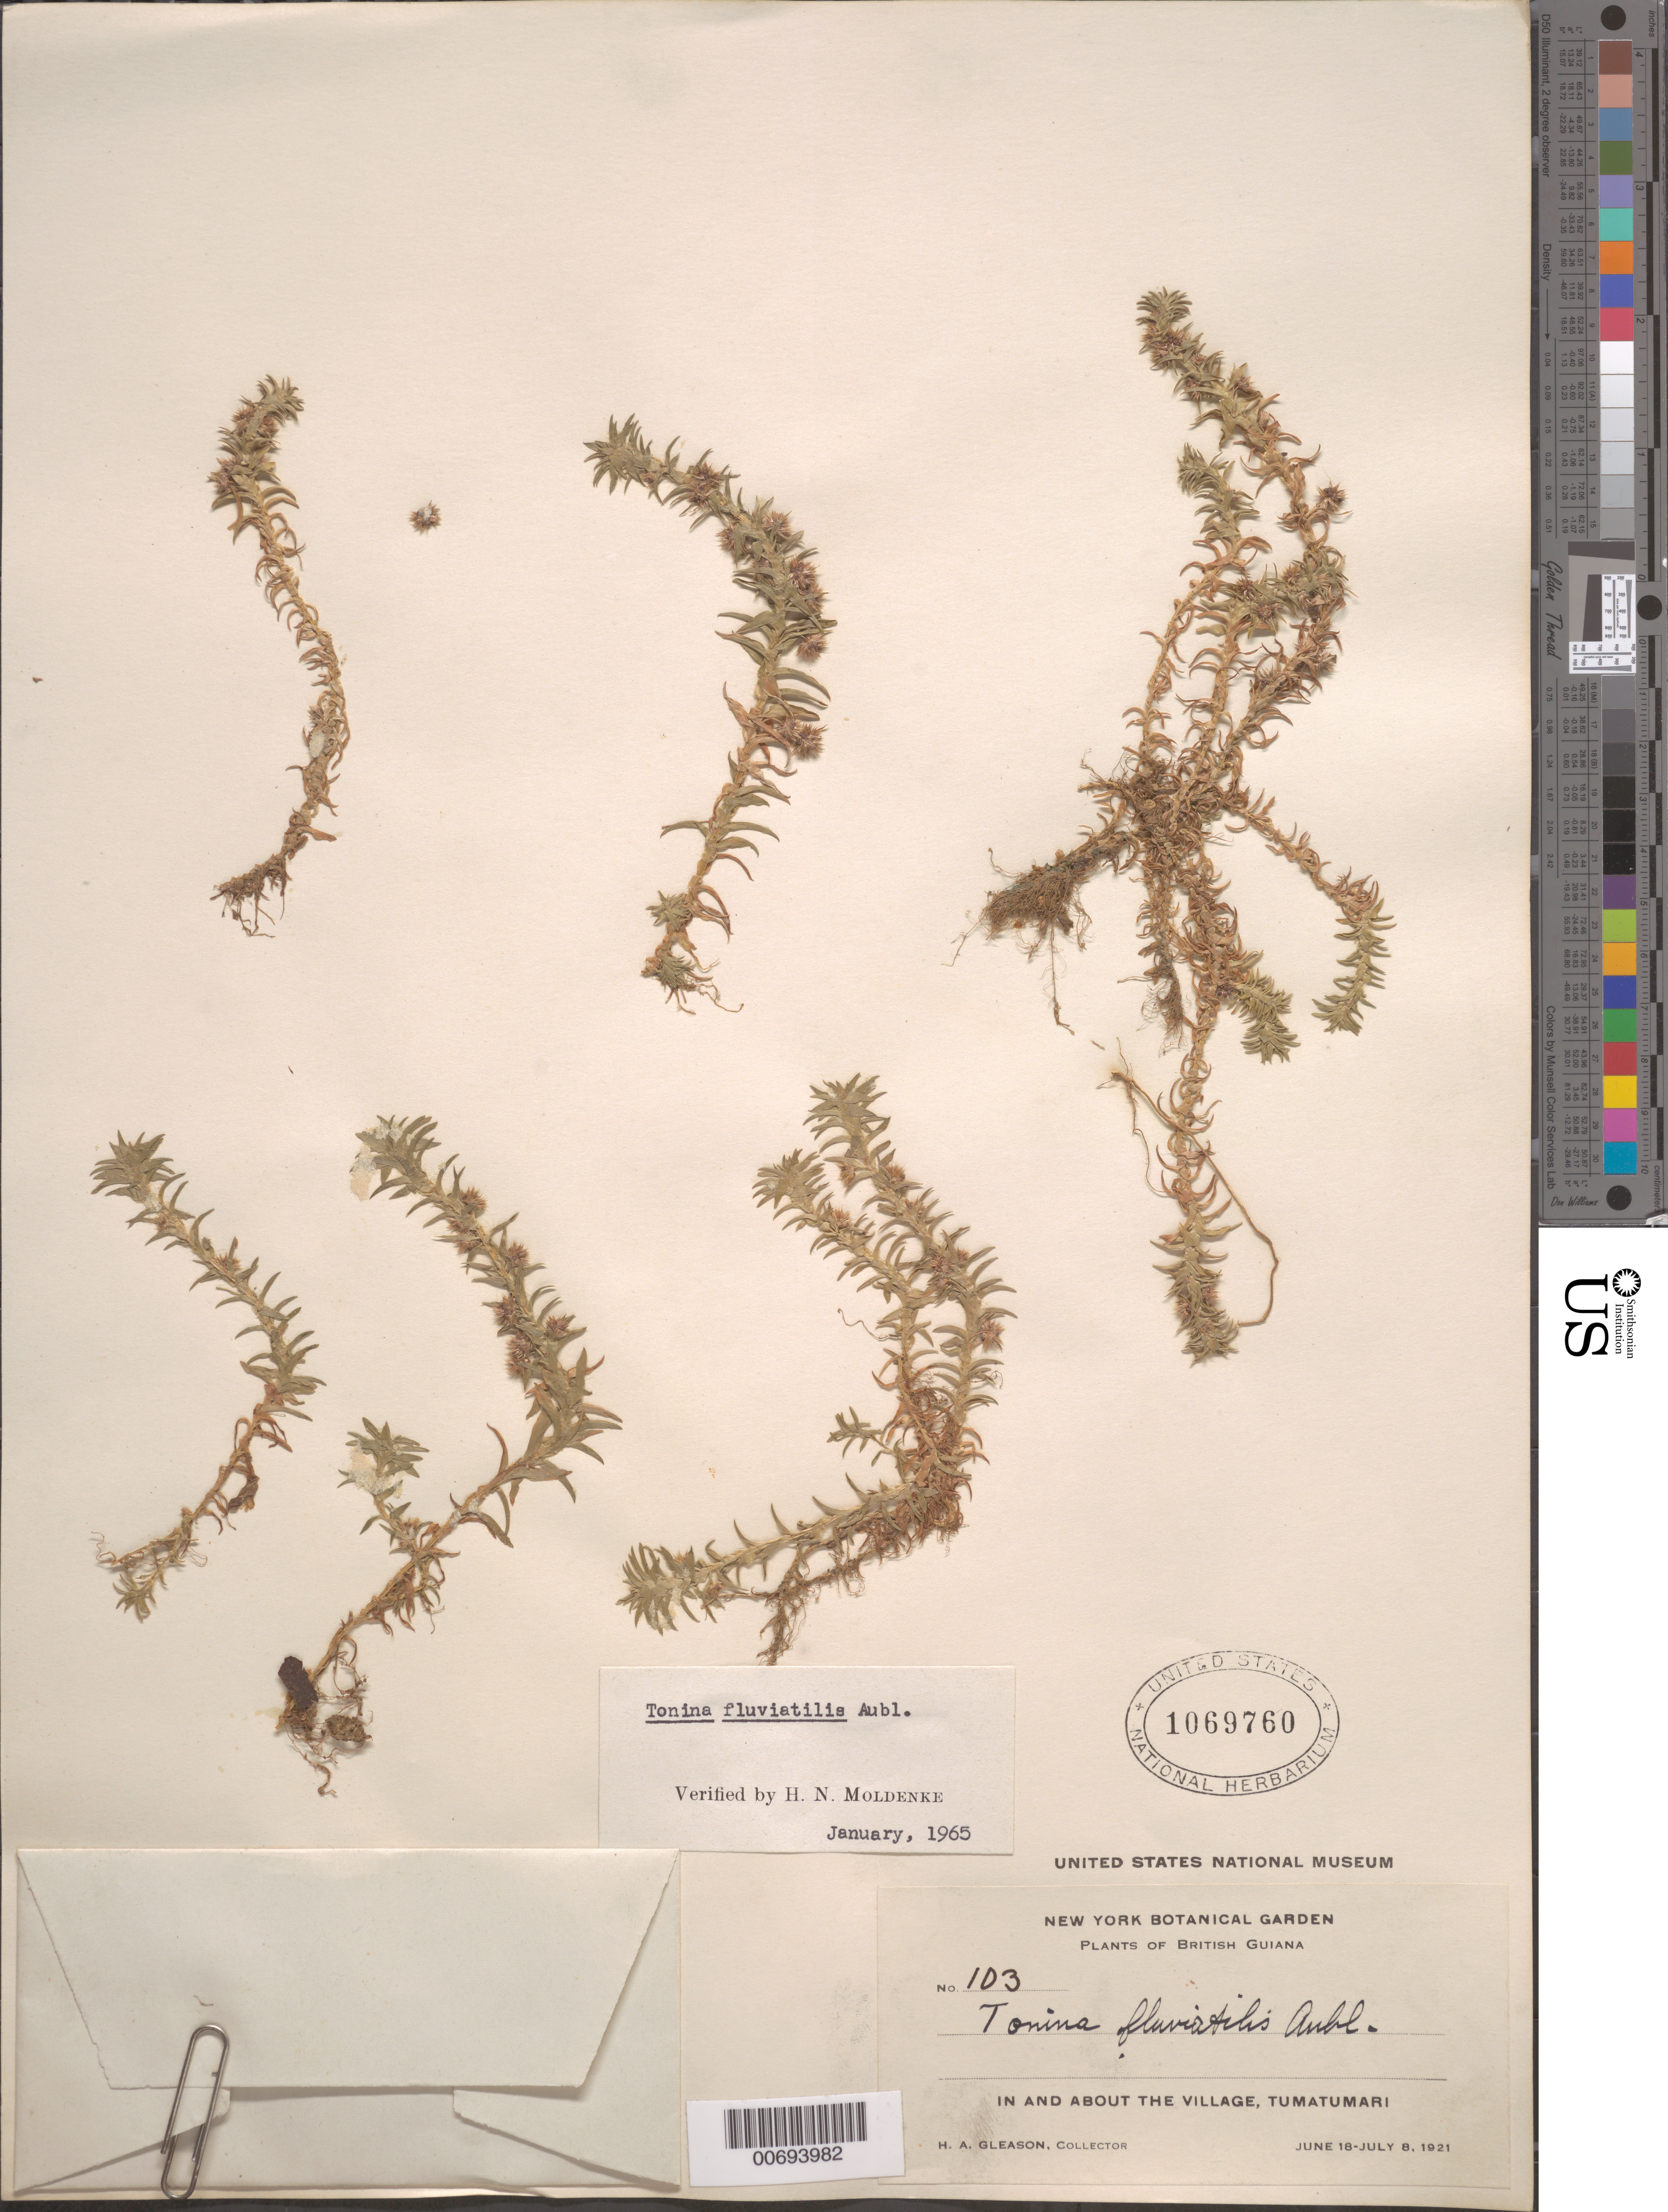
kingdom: Plantae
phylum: Tracheophyta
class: Liliopsida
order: Poales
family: Eriocaulaceae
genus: Tonina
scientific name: Tonina fluviatilis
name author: Aubl.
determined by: Moldenke, H. N.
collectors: H. A. Gleason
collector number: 103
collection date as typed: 18-Jun-21 to 8-Jul-21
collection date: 1921-06-18/1921-07-08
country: Guyana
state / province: Potaro-Siparuni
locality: Tumatumari Village, Potaro R.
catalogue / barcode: US 1069760